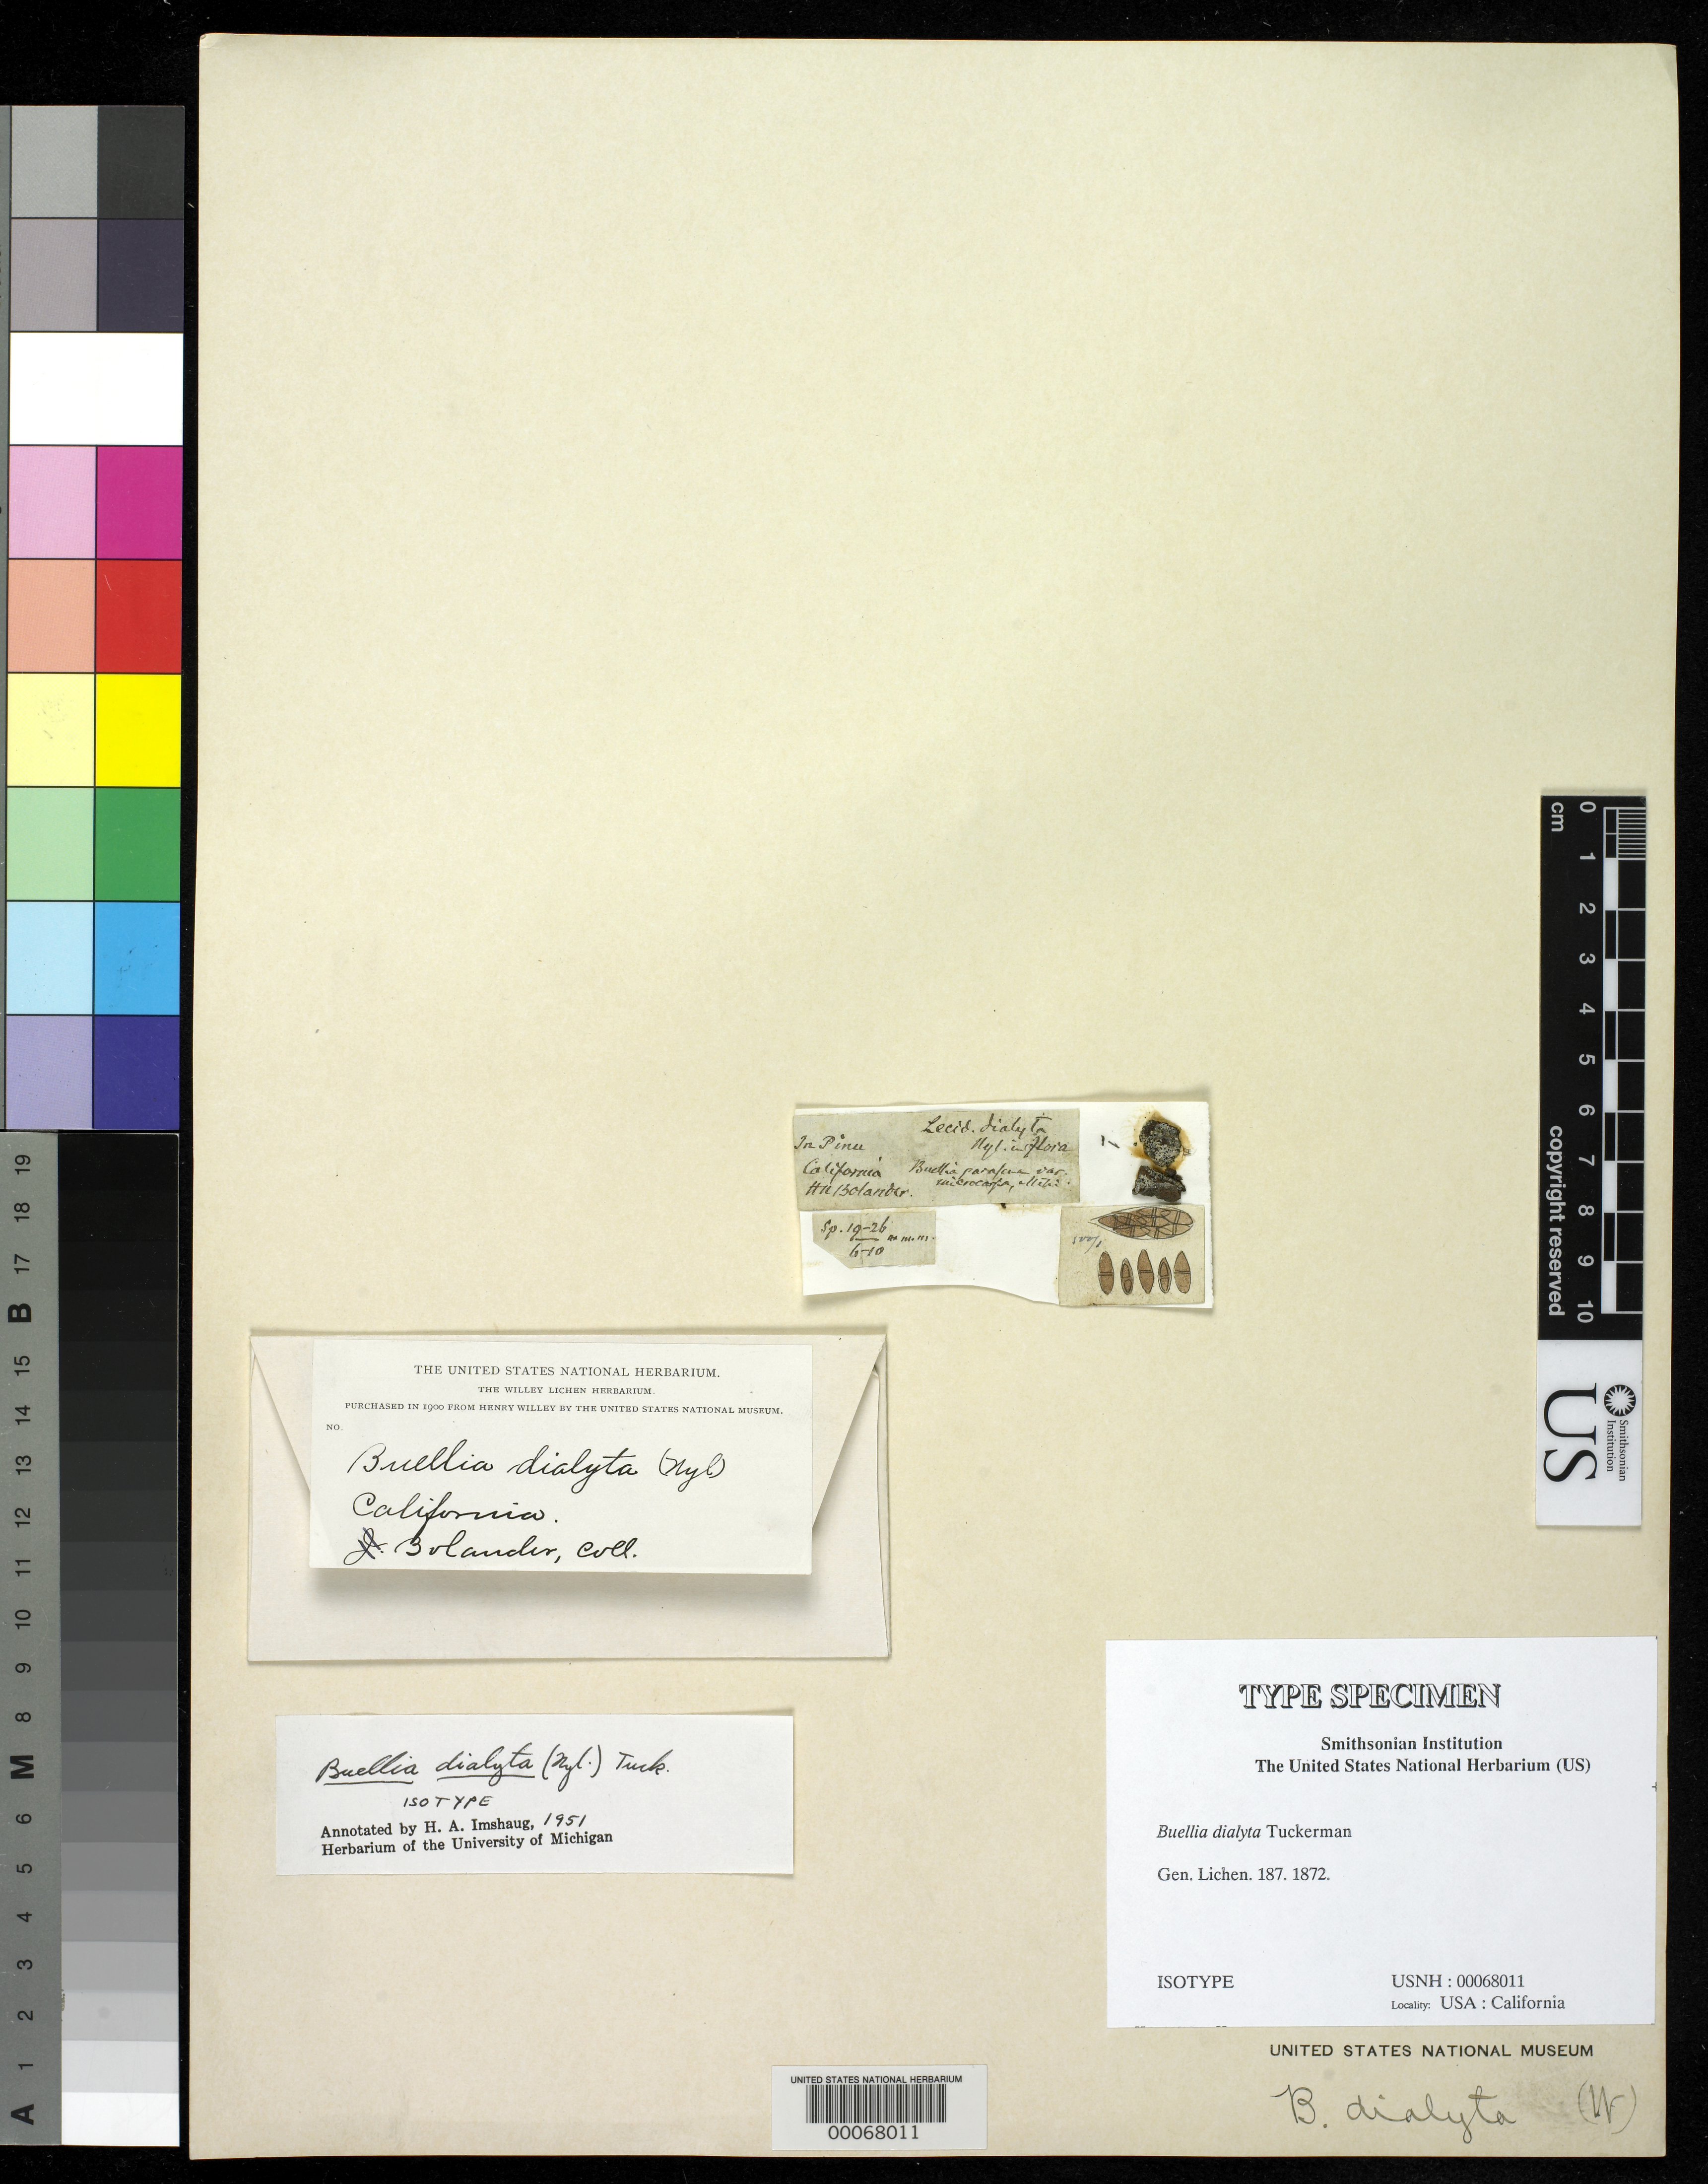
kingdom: Fungi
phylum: Ascomycota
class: Lecanoromycetes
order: Caliciales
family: Caliciaceae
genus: Buellia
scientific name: Buellia dialyta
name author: Tuck.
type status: Isotype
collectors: H. Bolander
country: United States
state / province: California